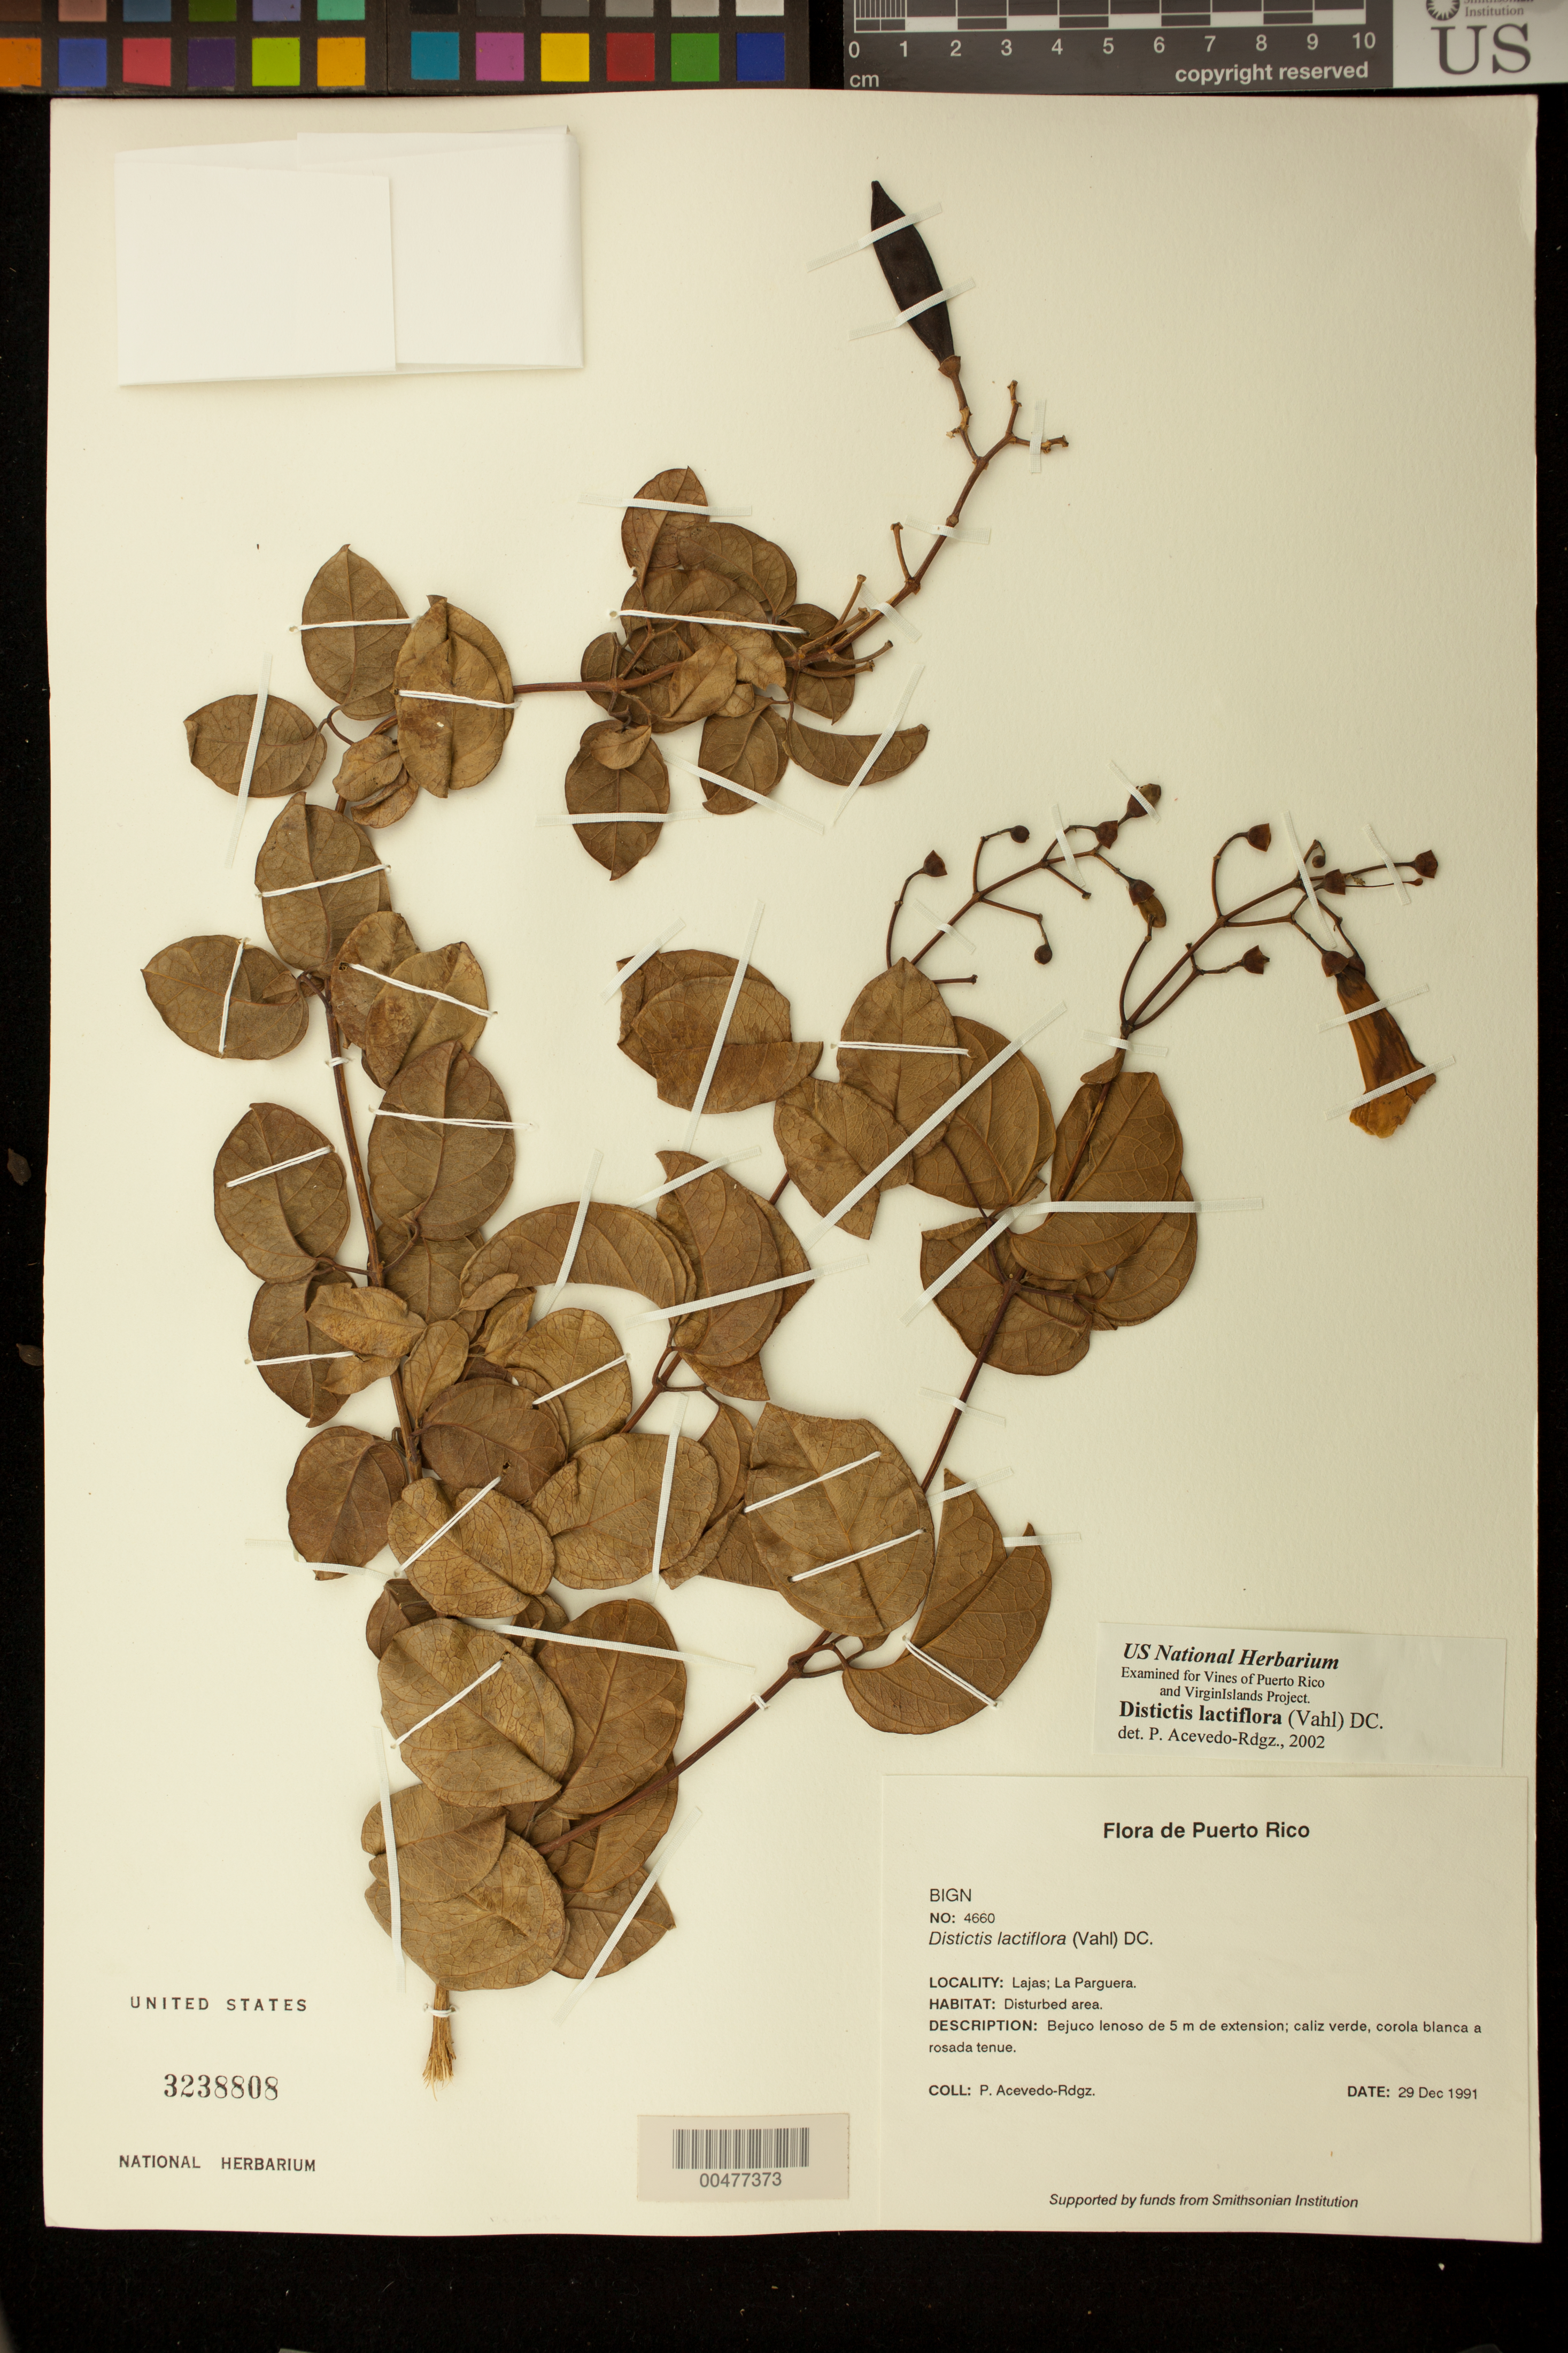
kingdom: Plantae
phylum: Tracheophyta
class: Magnoliopsida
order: Lamiales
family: Bignoniaceae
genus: Amphilophium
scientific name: Amphilophium lactiflorum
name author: (Vahl) L.G. Lohmann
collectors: P. Acevedo-Rodr.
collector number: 4660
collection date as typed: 29 Dec 1991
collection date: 1991-12-29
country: Puerto Rico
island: Puerto Rico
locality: Lajas, La Parguera. Disturbed area.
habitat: Disturbed area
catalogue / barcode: US 3238808